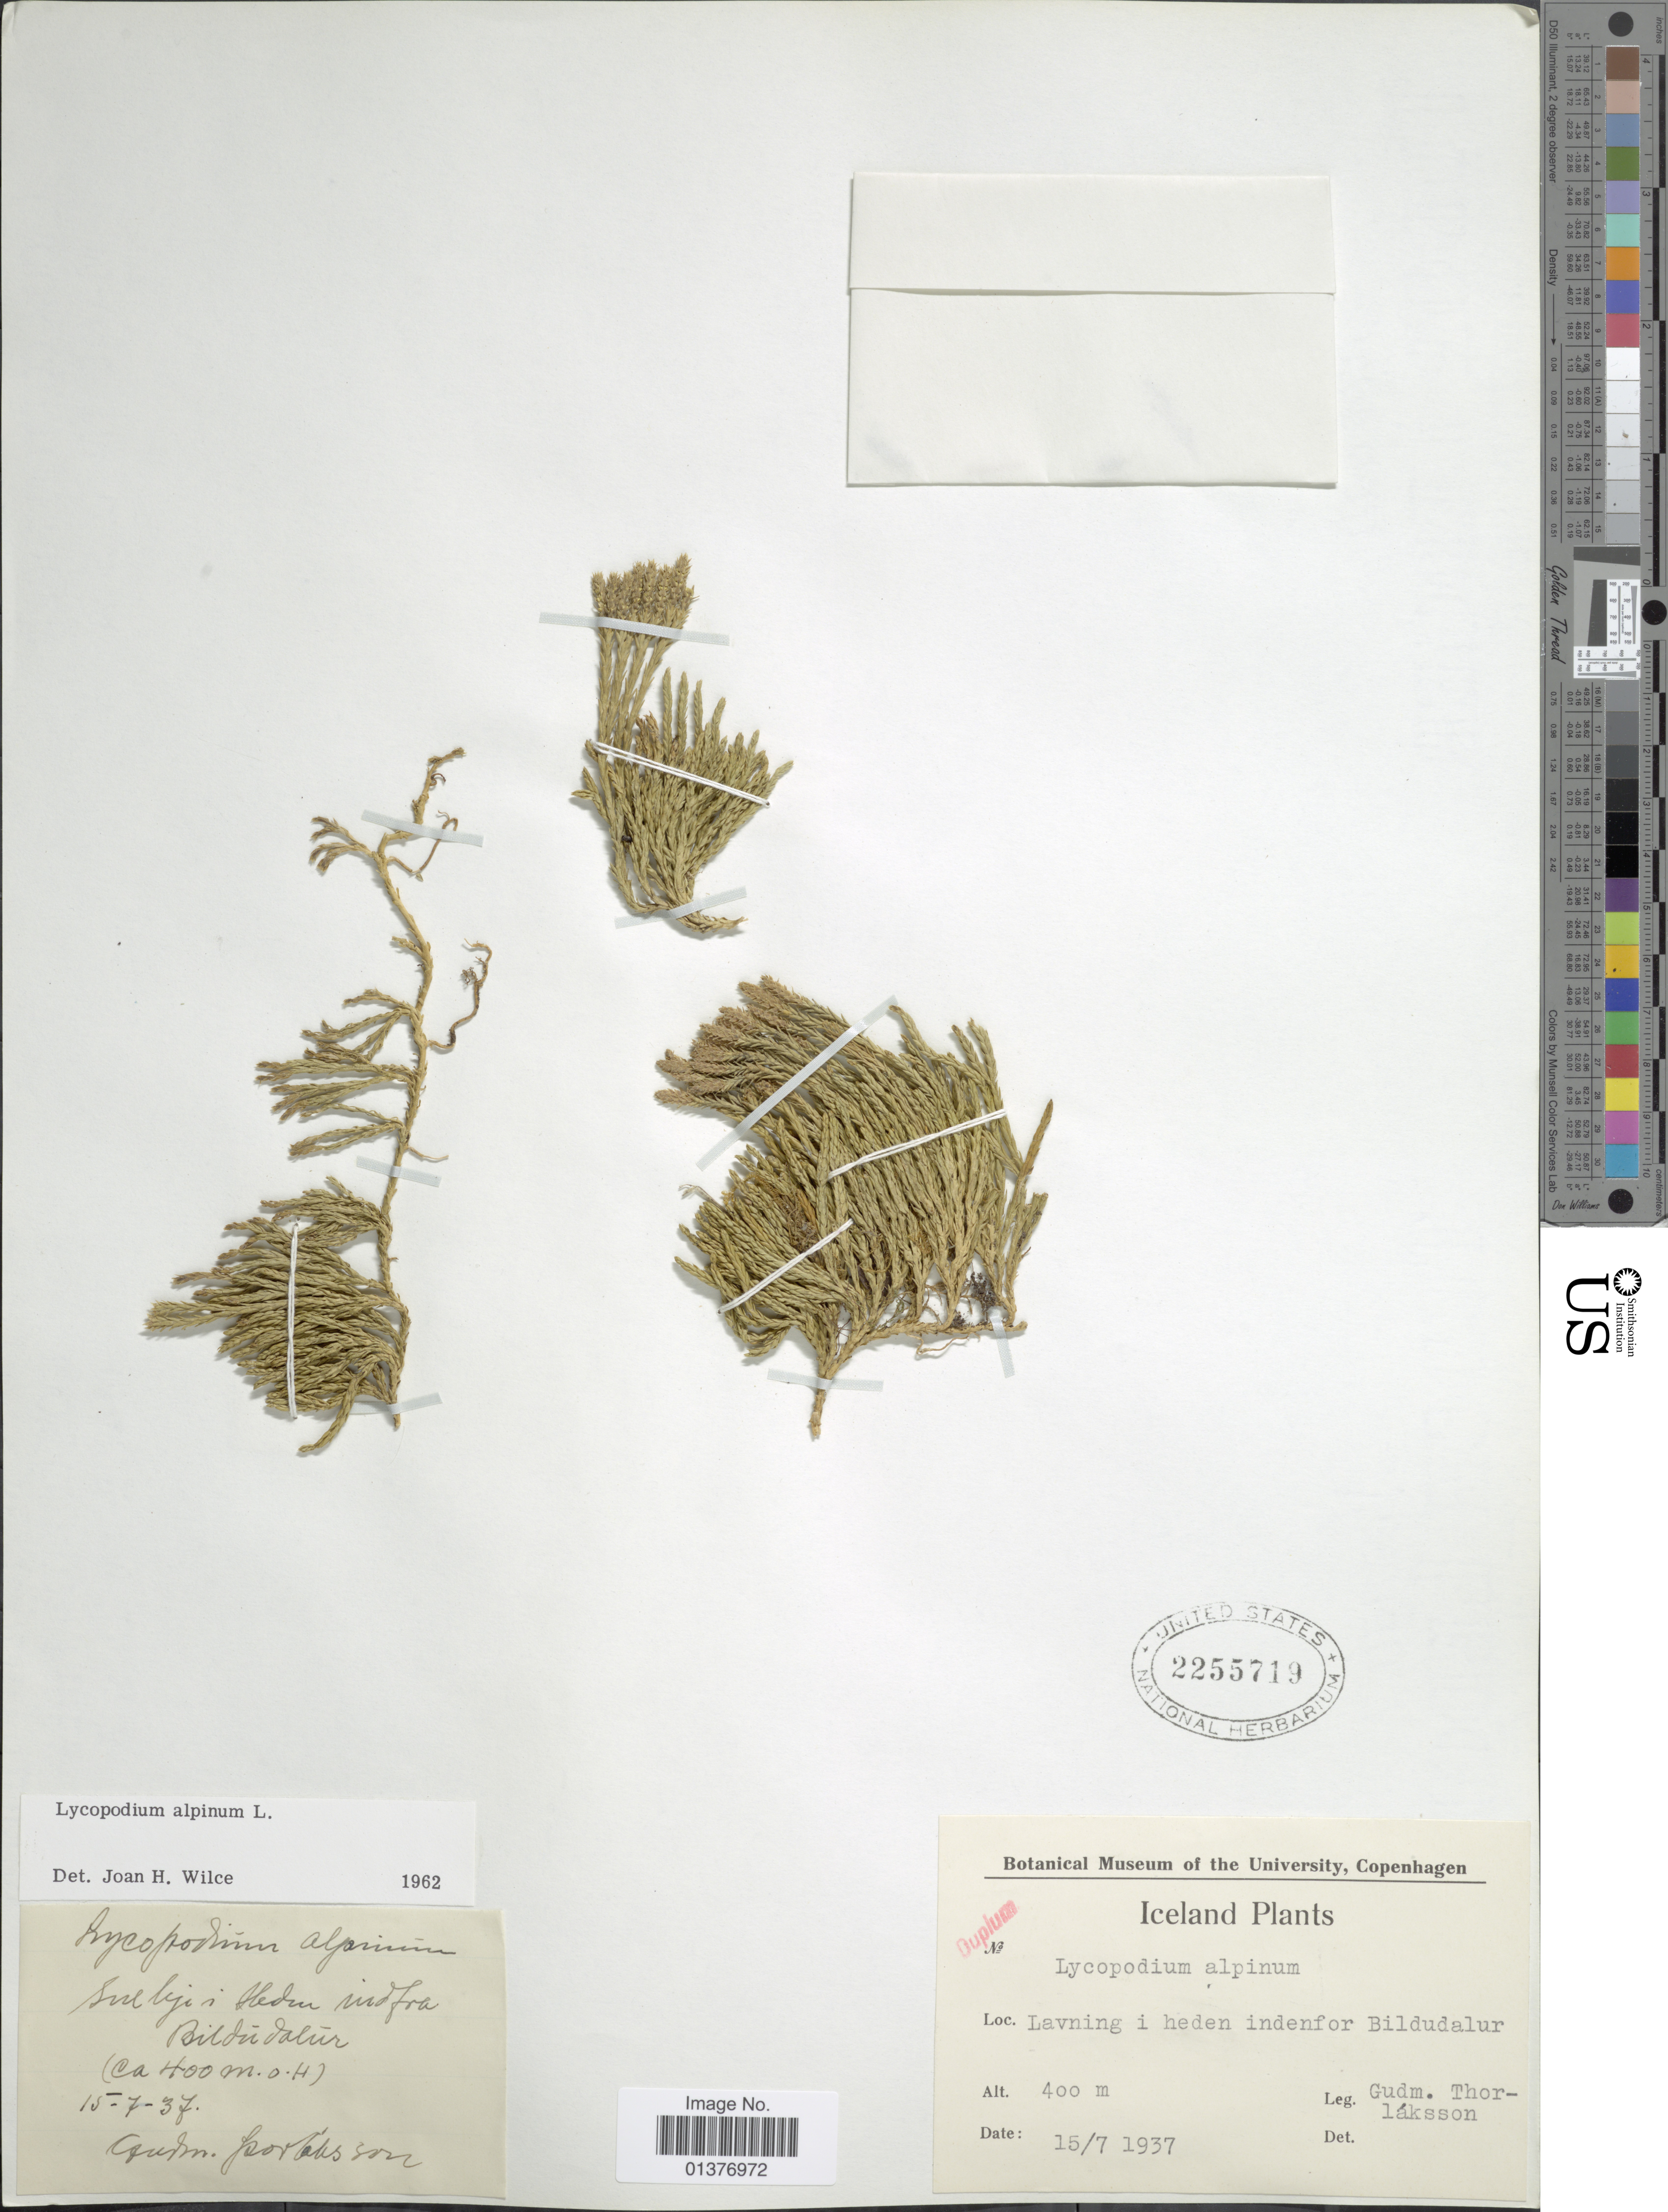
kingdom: Plantae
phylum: Tracheophyta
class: Lycopodiopsida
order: Lycopodiales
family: Lycopodiaceae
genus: Diphasiastrum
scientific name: Diphasiastrum alpinum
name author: (L.) Holub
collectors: G. Thorlaksson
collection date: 1937-07-15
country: Iceland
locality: Lavning i heden indenfor Bildudalur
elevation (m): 400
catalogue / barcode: US 2255719